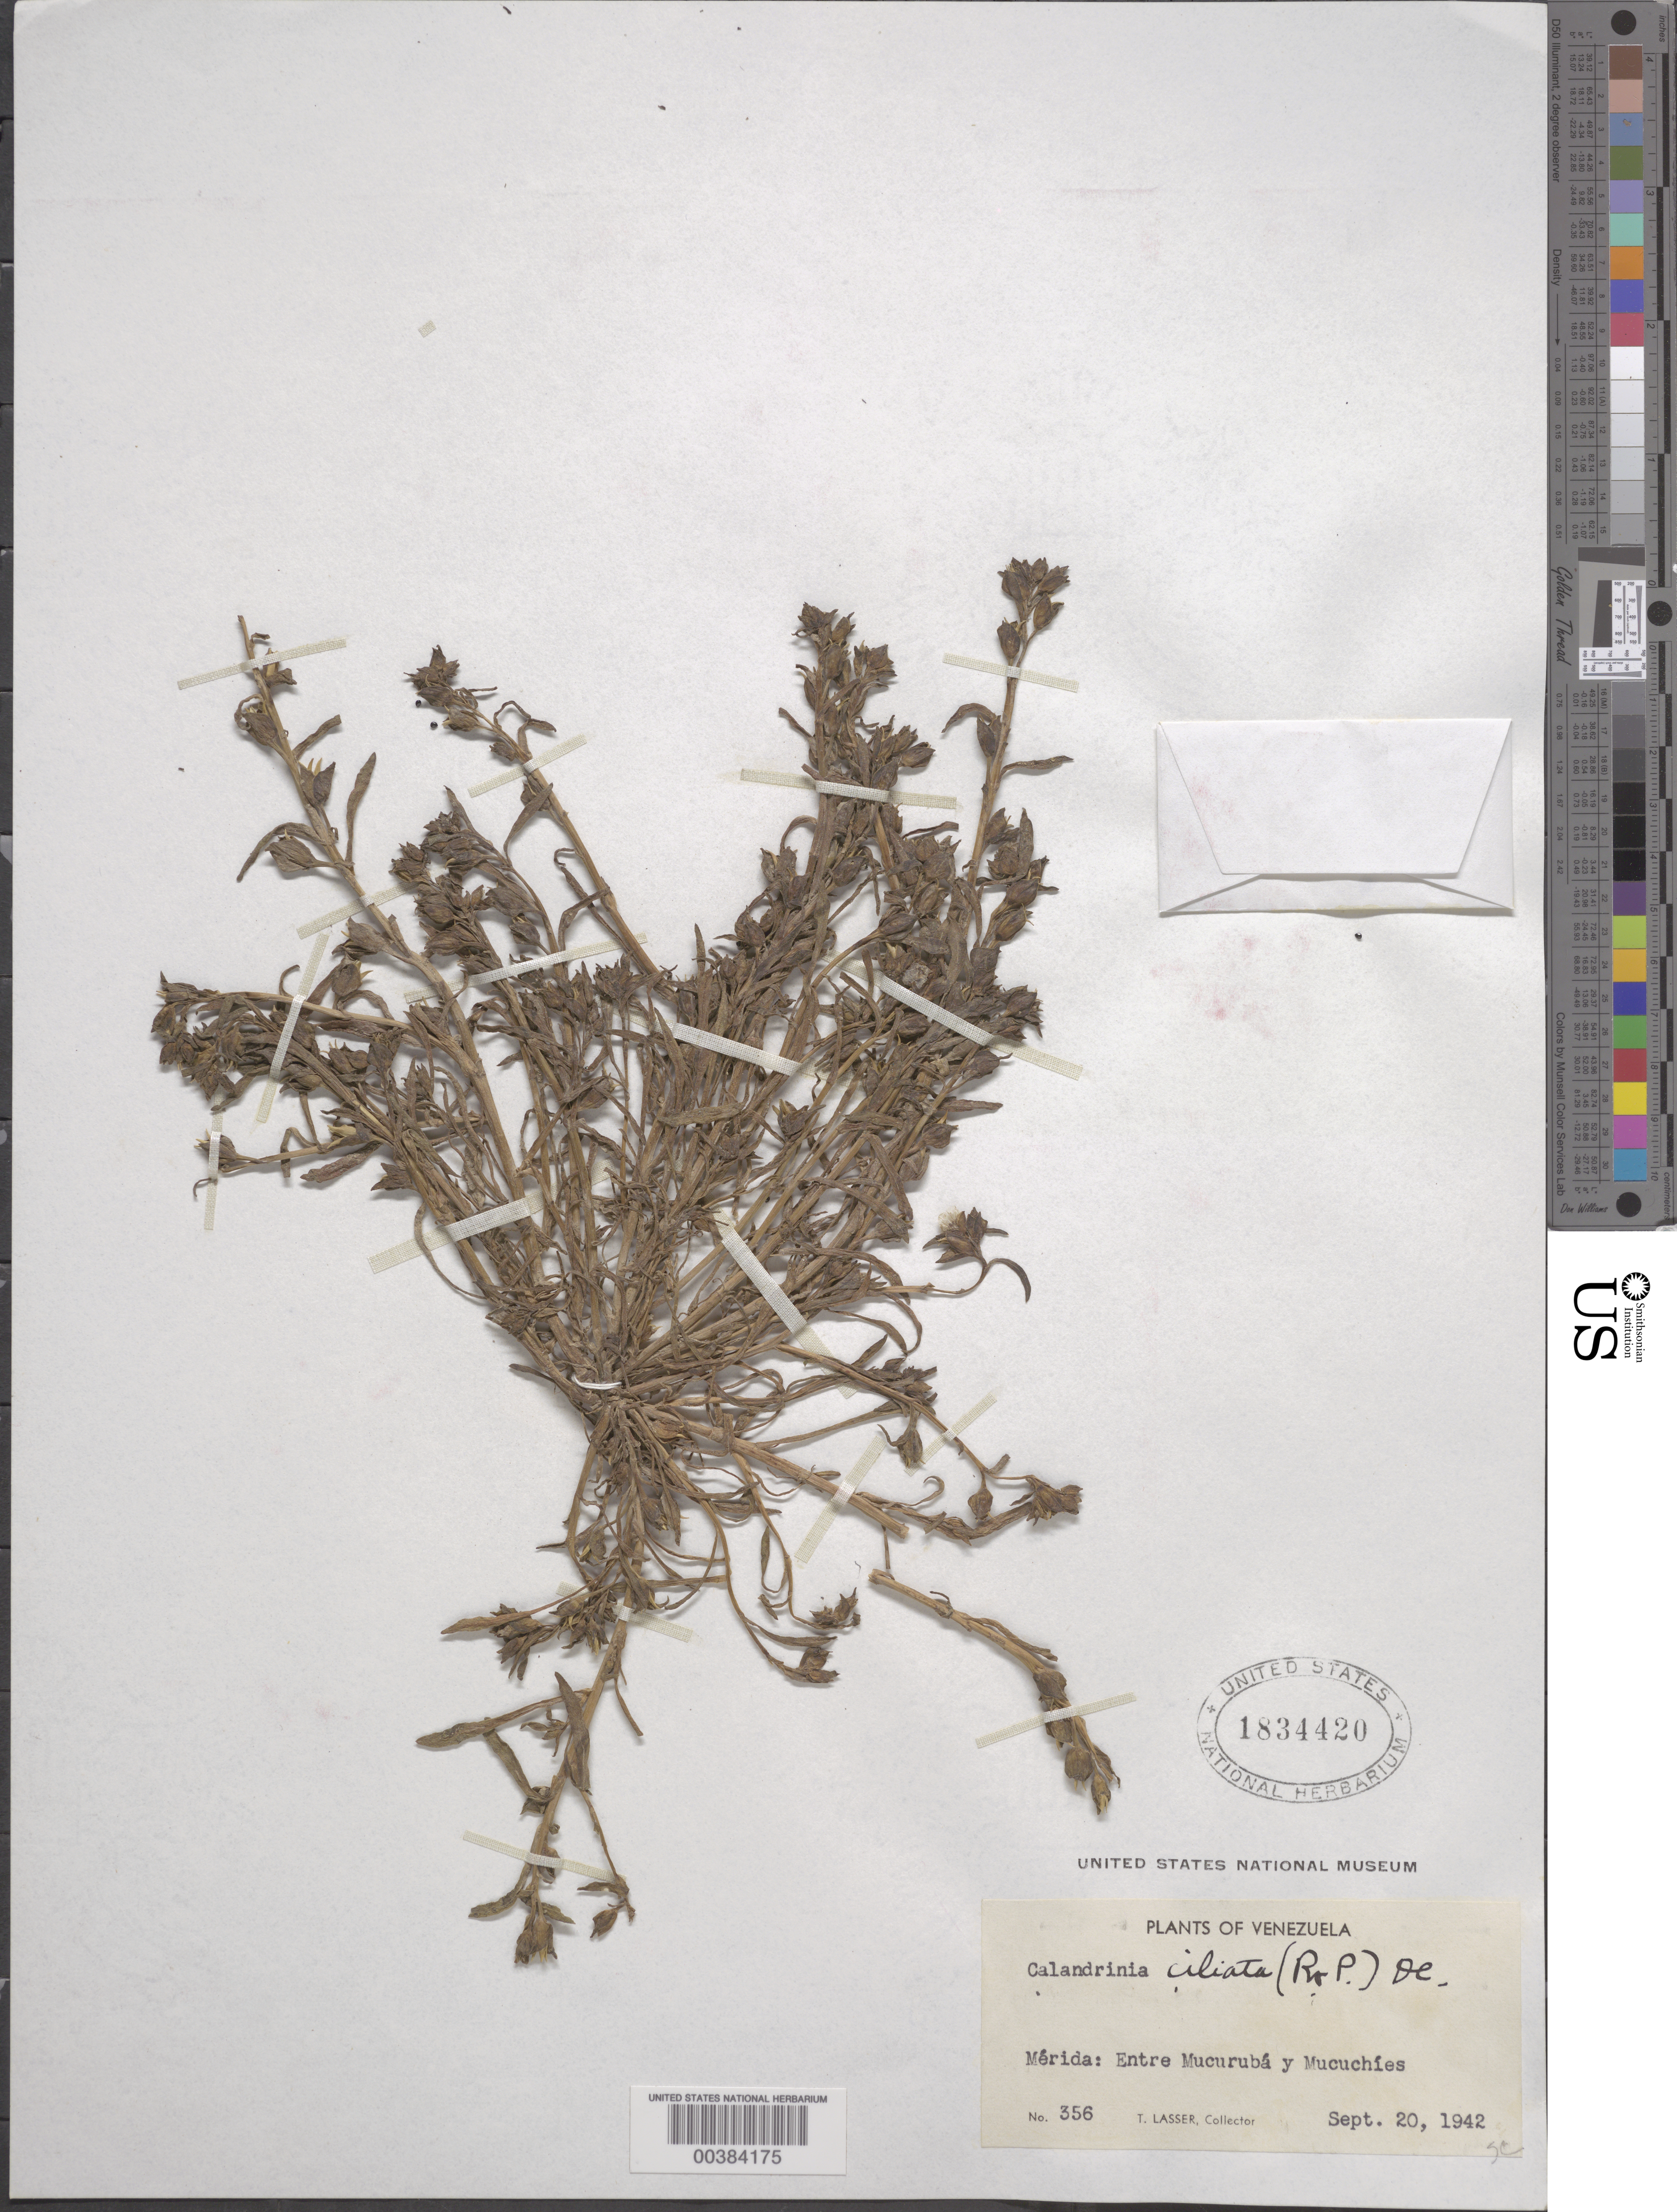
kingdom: Plantae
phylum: Tracheophyta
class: Magnoliopsida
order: Caryophyllales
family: Montiaceae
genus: Calandrinia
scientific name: Calandrinia ciliata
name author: (Ruiz & Pav.) DC.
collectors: T. Lasser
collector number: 356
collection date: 1942-09-20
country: Venezuela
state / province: Mérida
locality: Entre Mucurubá y Mucuchíes.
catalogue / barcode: US 1834420